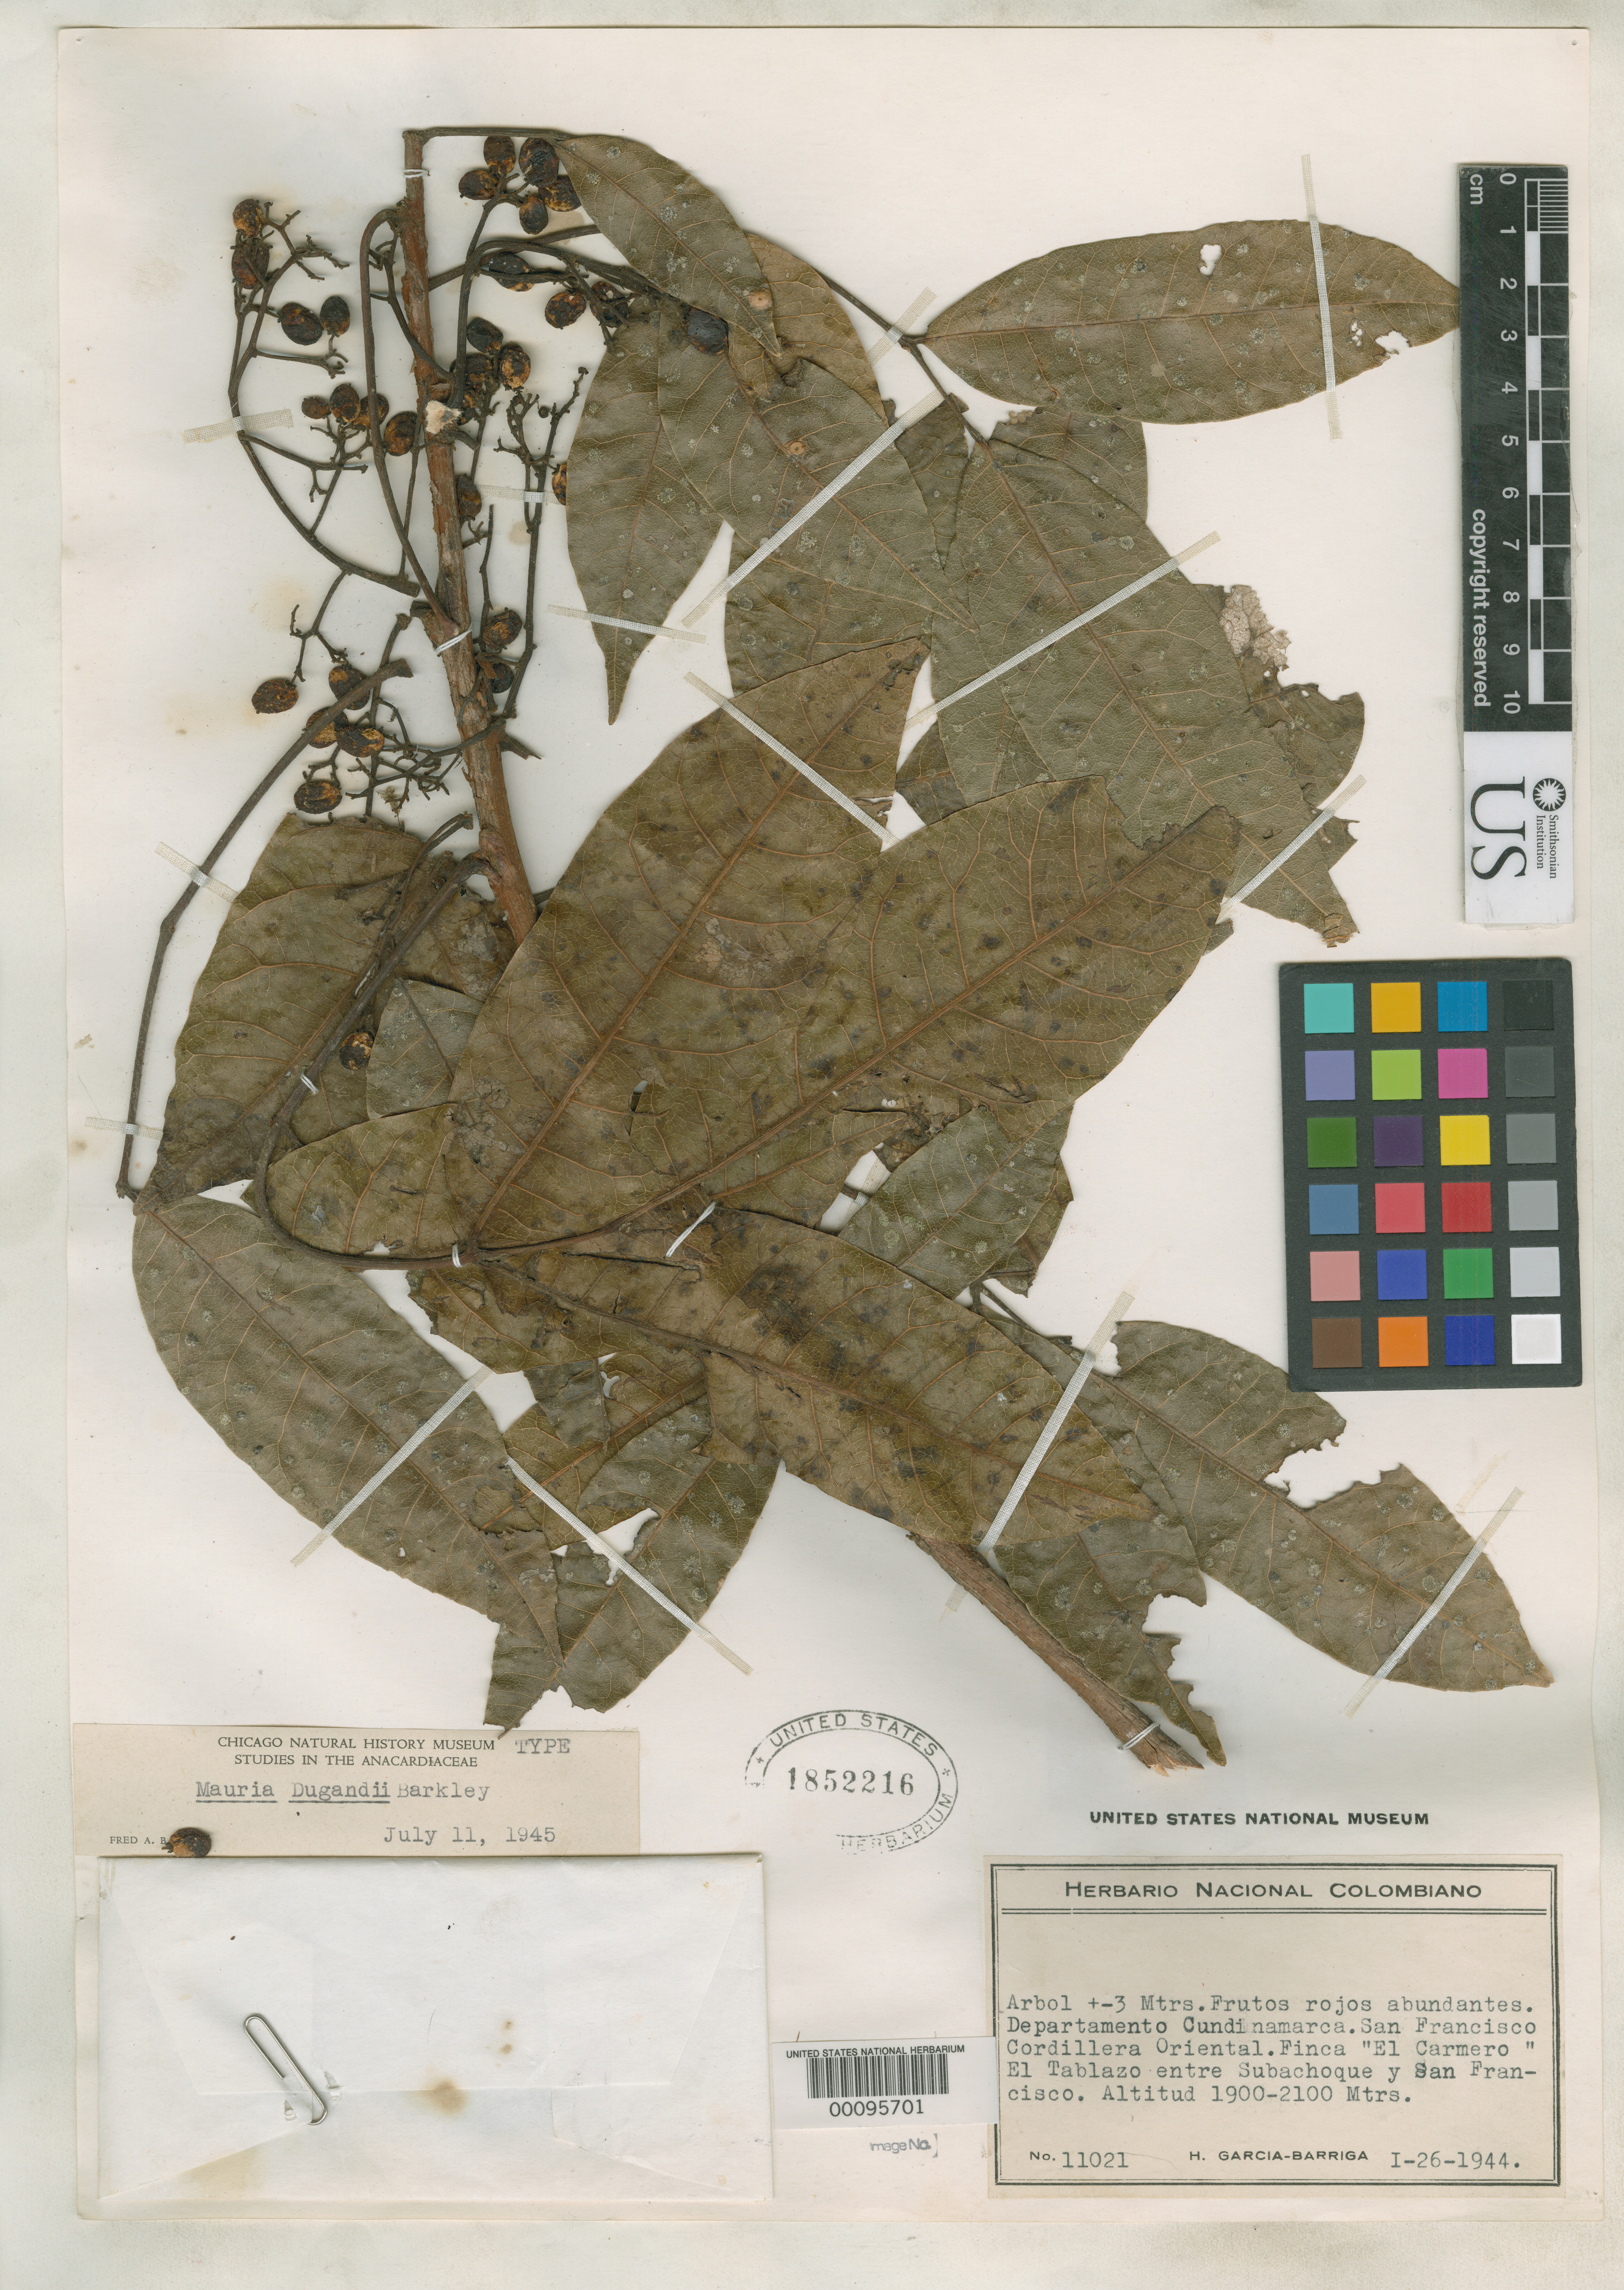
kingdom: Plantae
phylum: Tracheophyta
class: Magnoliopsida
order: Sapindales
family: Anacardiaceae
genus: Mauria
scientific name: Mauria dugandii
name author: F.A. Barkley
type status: Holotype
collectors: H. García Barriga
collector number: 11021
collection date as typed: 26 Jan 1944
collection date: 1944-01-26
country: Colombia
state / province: Cundinamarca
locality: San Francisco, Cordillera Oriental, El Carmero, El Tablazo entre Subachoque y San Francisco.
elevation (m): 1900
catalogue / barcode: US 1852216